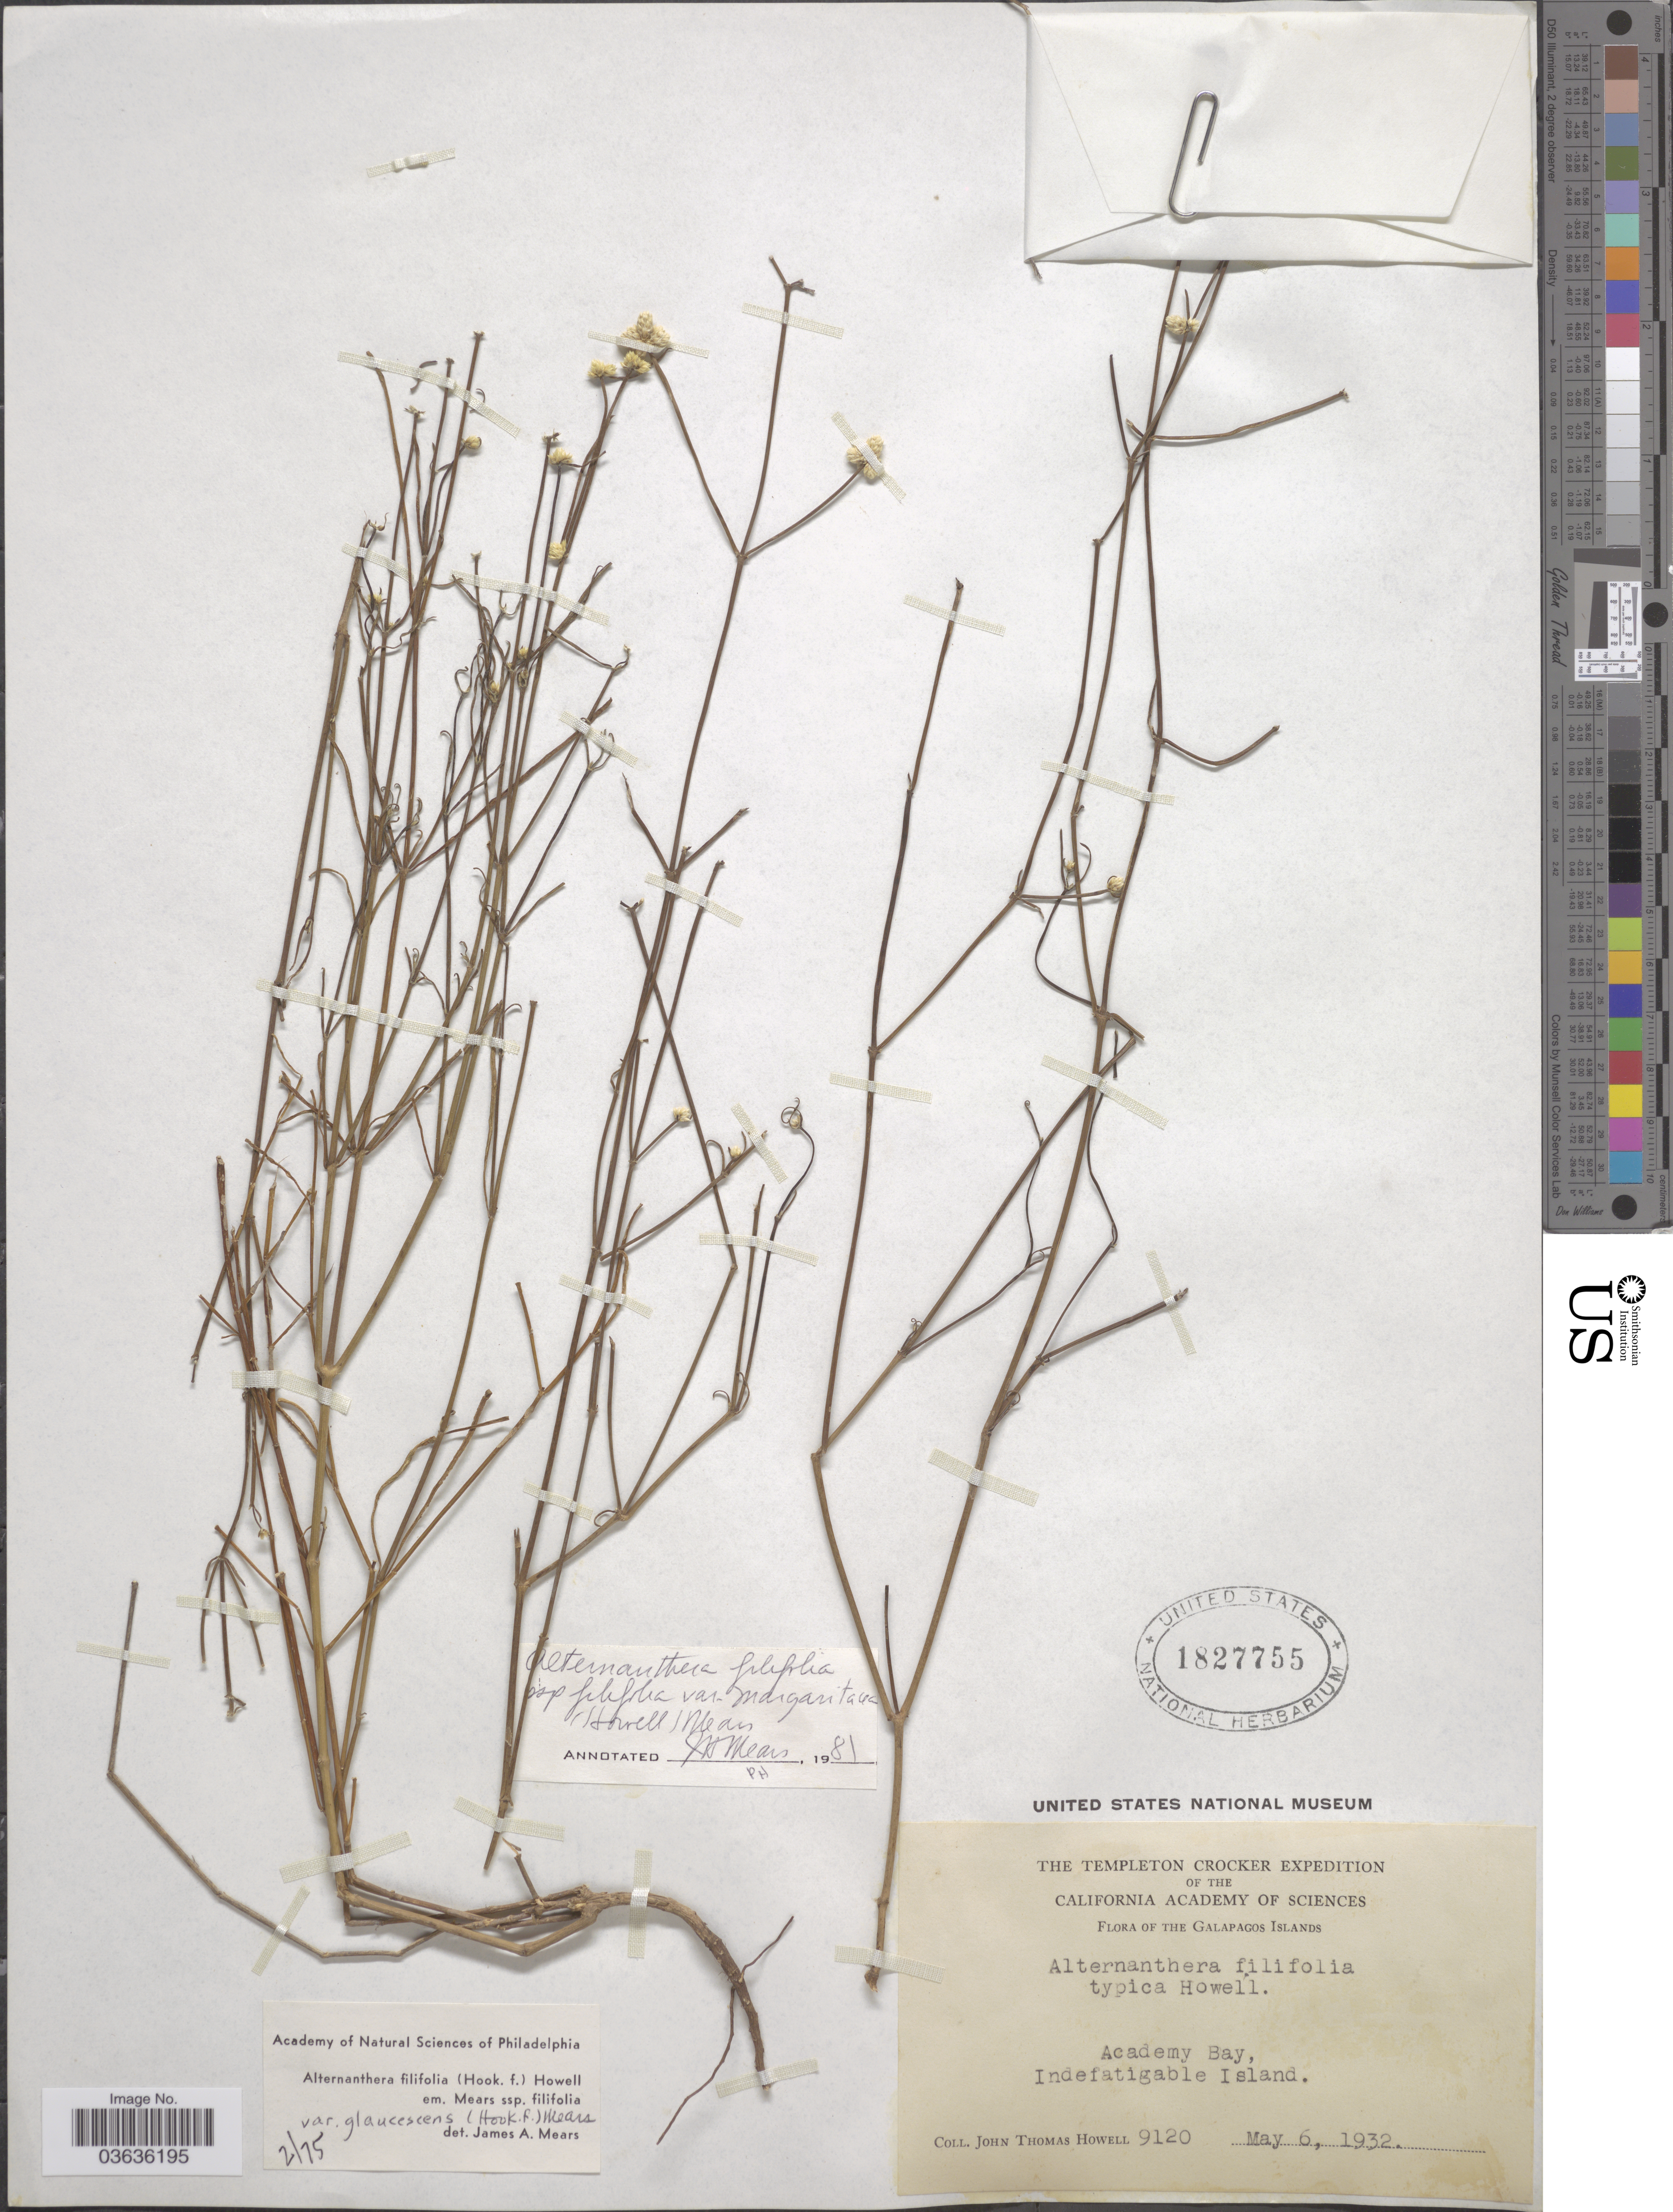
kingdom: Plantae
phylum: Tracheophyta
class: Magnoliopsida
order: Caryophyllales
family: Amaranthaceae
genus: Alternanthera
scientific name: Alternanthera filifolia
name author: (Hook. f.) J.T. Howell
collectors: J. T. Howell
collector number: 9120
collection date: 1932-05-06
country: Ecuador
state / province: Colón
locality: The Galapagos Islands. Academy Bay, Indefatigable Island.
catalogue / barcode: US 1827755